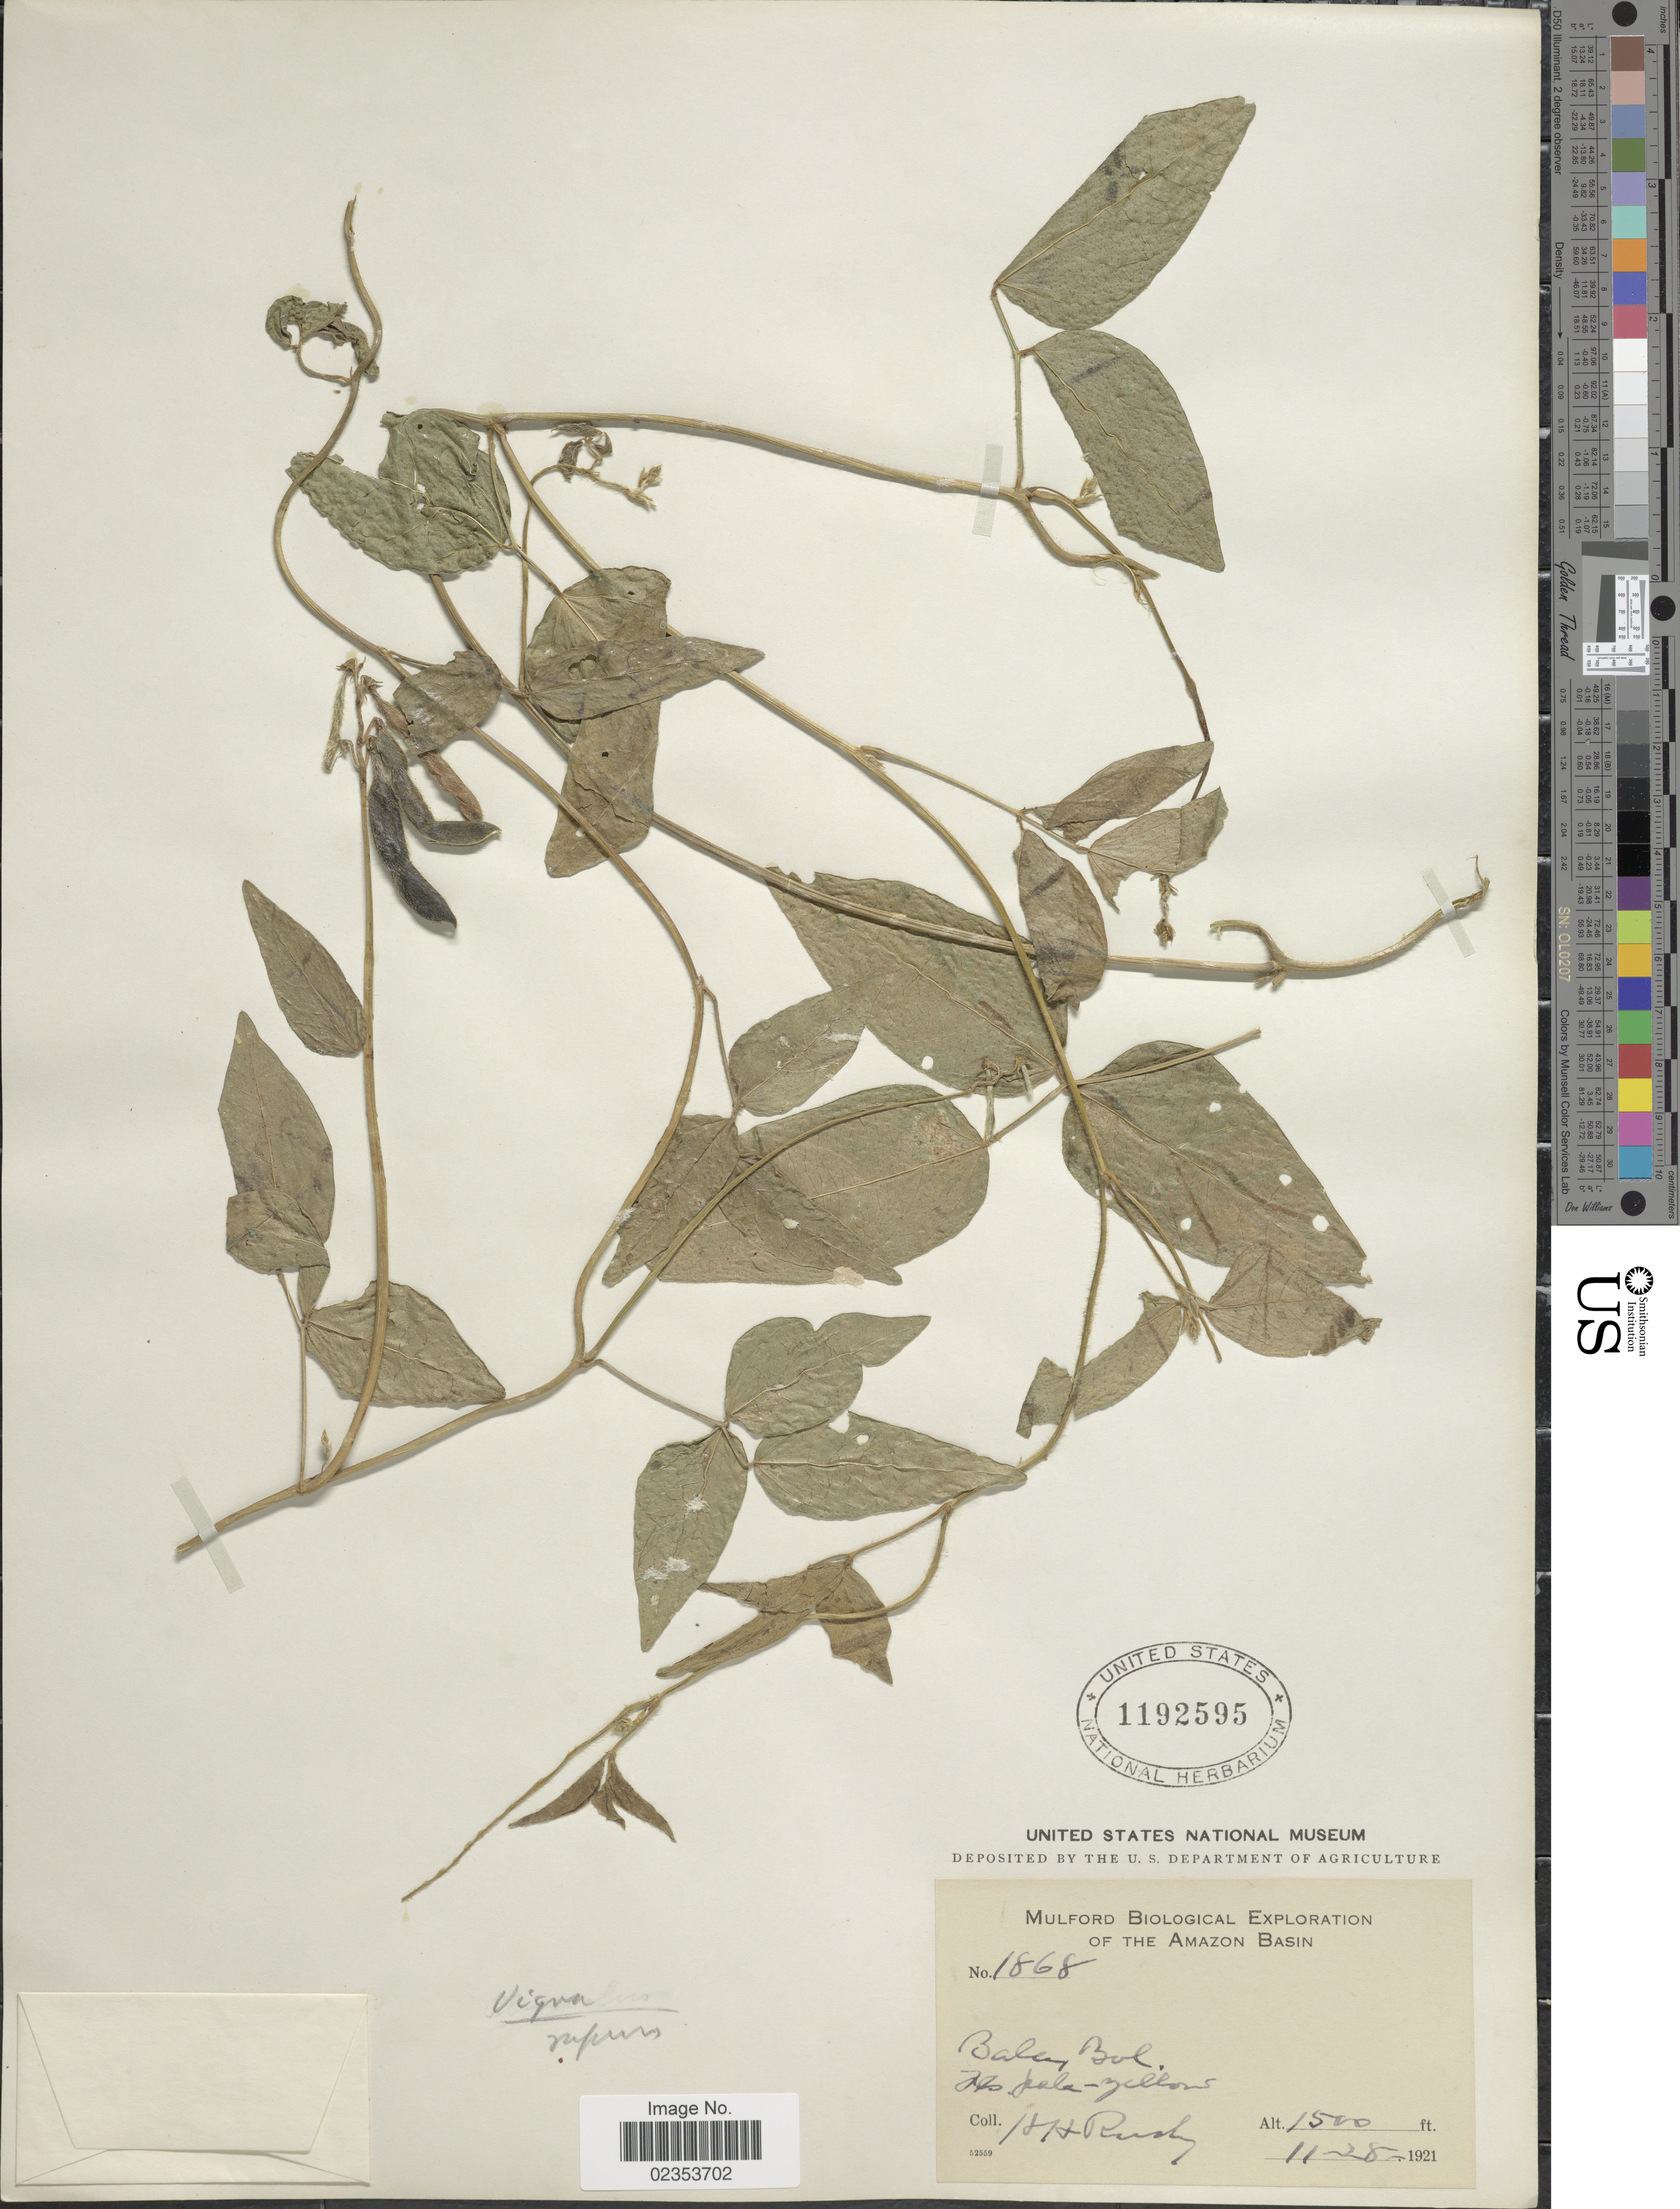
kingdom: Plantae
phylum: Tracheophyta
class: Magnoliopsida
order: Fabales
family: Fabaceae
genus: Vigna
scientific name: Vigna repens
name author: (L.) Kuntze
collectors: H. H. Rusby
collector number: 1868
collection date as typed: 11-28-1921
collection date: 1921-11-28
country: Bolivia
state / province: La Paz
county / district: Iturralde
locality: Bala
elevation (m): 457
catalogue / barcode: US 1192595